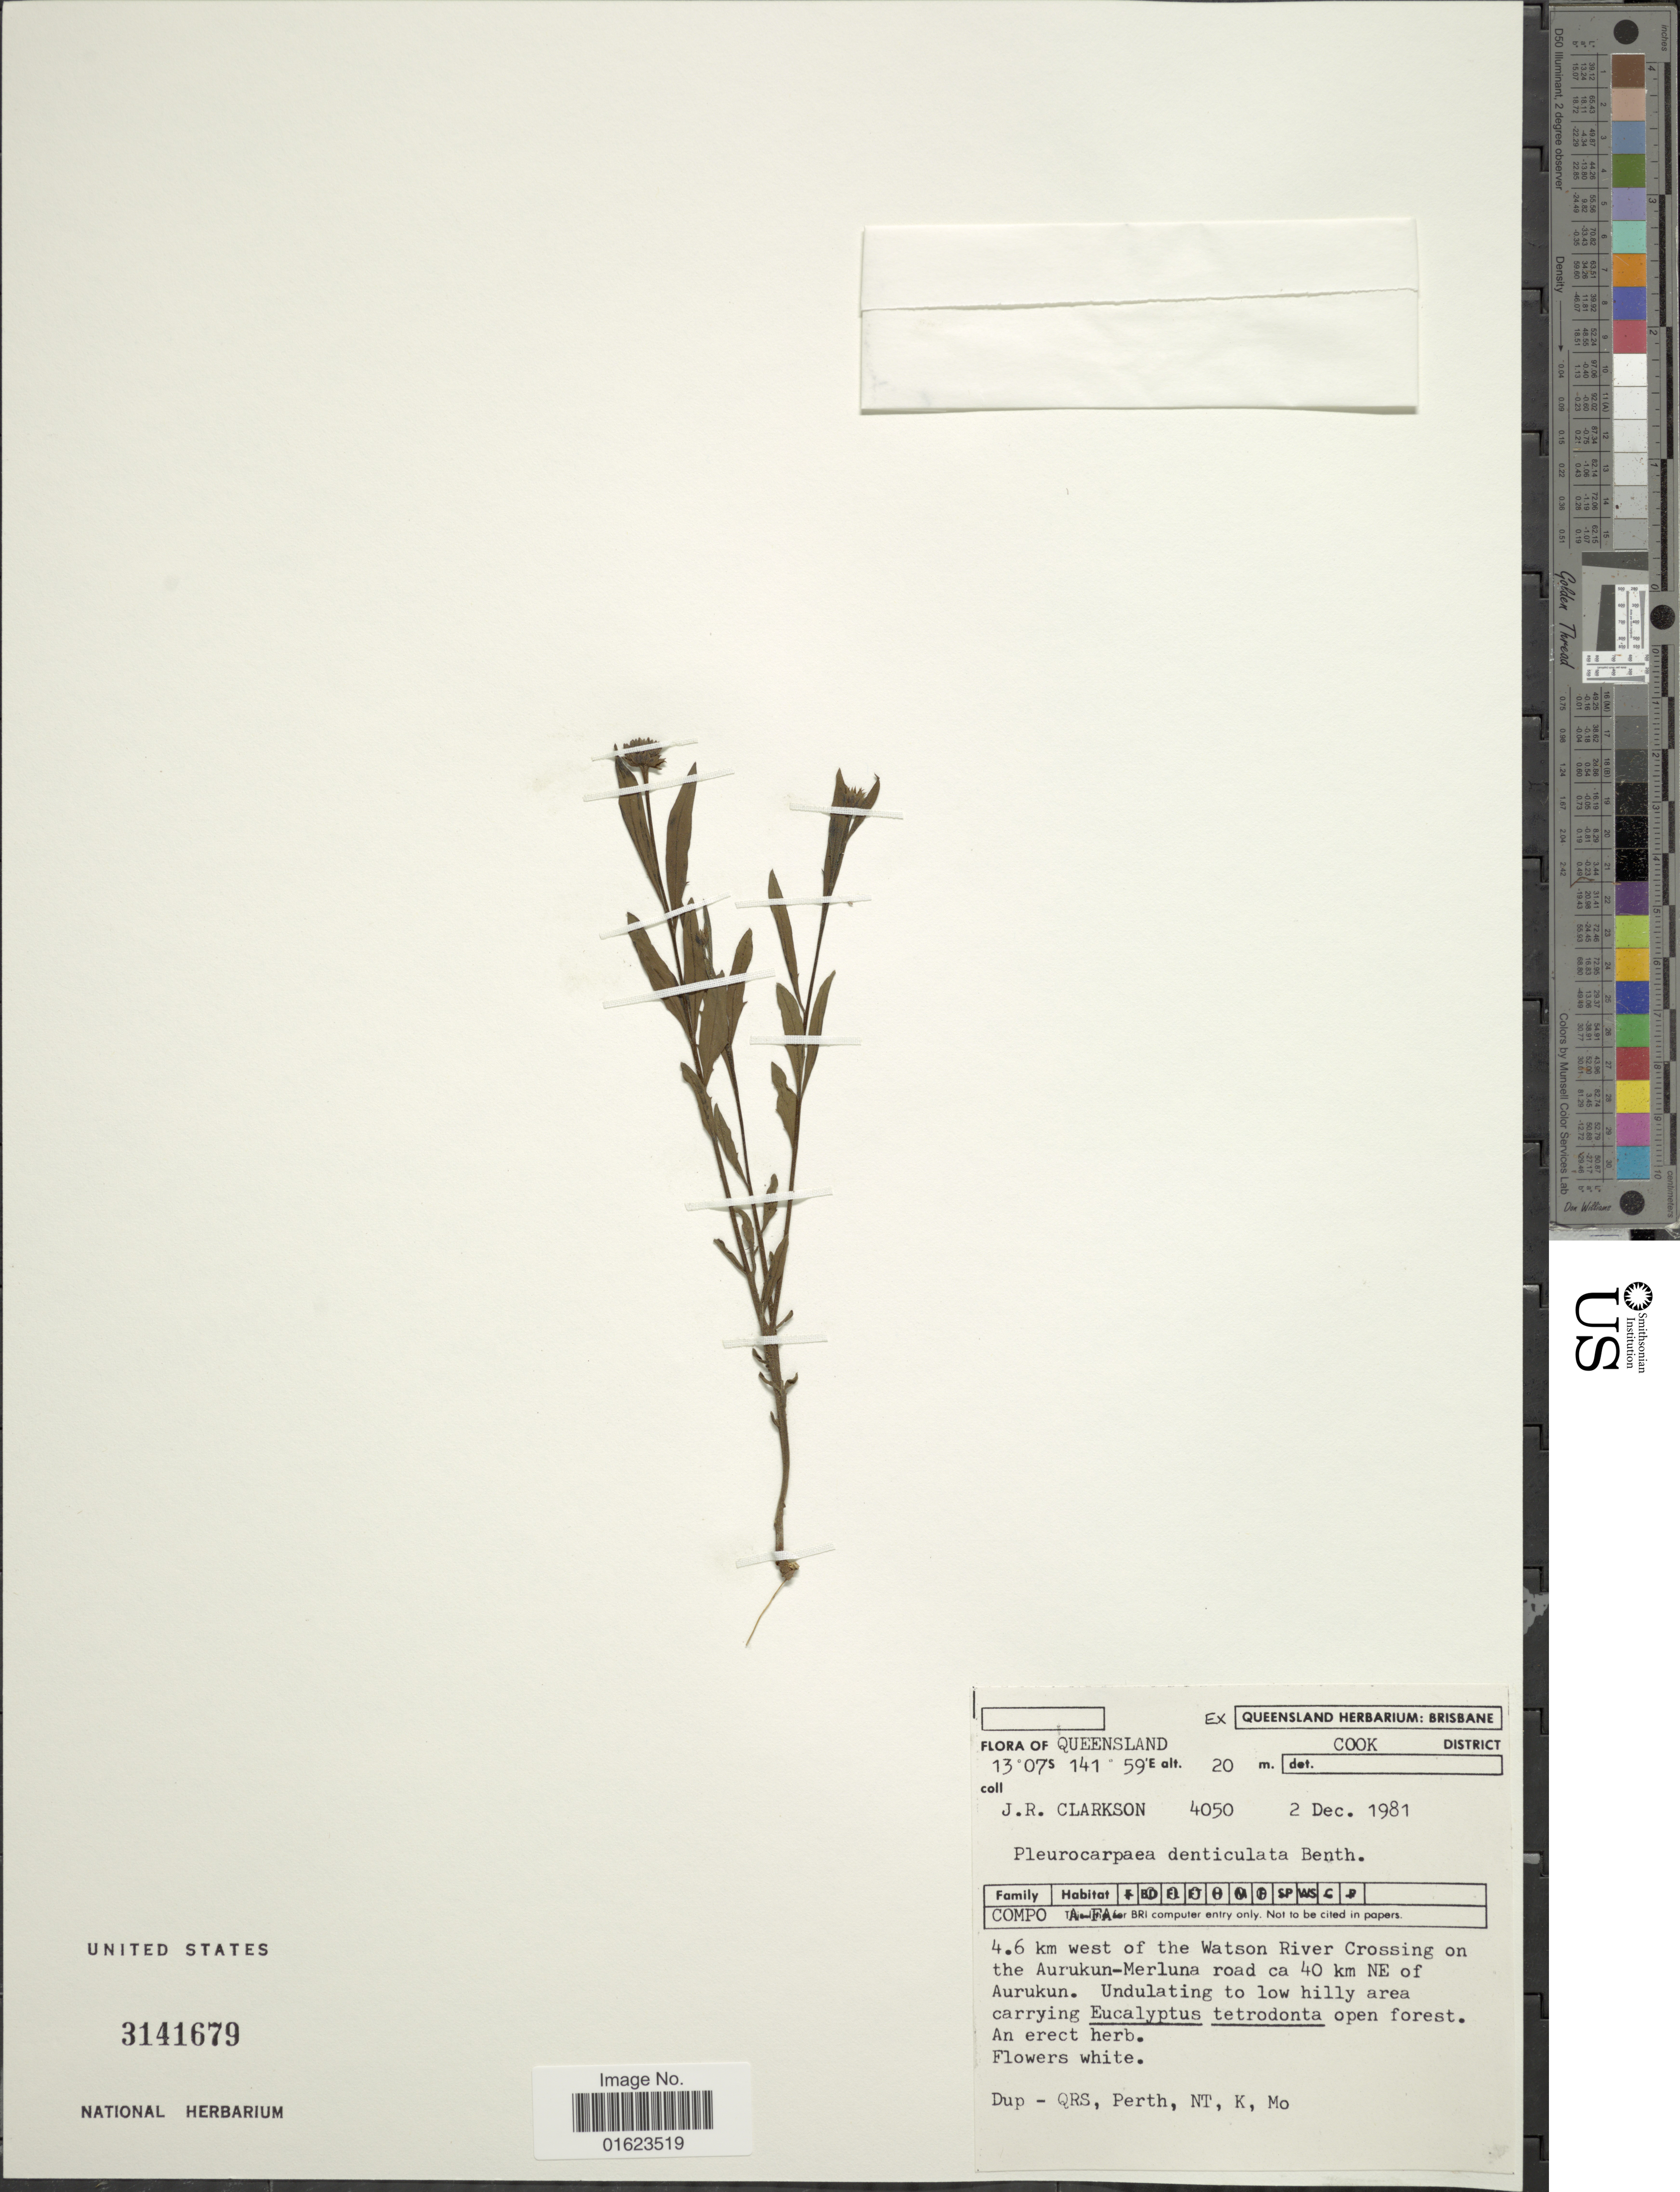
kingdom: Plantae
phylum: Tracheophyta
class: Magnoliopsida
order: Asterales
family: Asteraceae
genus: Pleurocarpaea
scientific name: Pleurocarpaea denticulata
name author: Benth.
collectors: J. Clarkson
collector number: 4050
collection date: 1981-12-02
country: Australia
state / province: Queensland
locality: Queensland. Cook District. 4.6 km west oif the Watson River Crossing on the Aurukun-Merluna road ca 40 km NE of Aurukun.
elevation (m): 20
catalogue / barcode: US 3141679